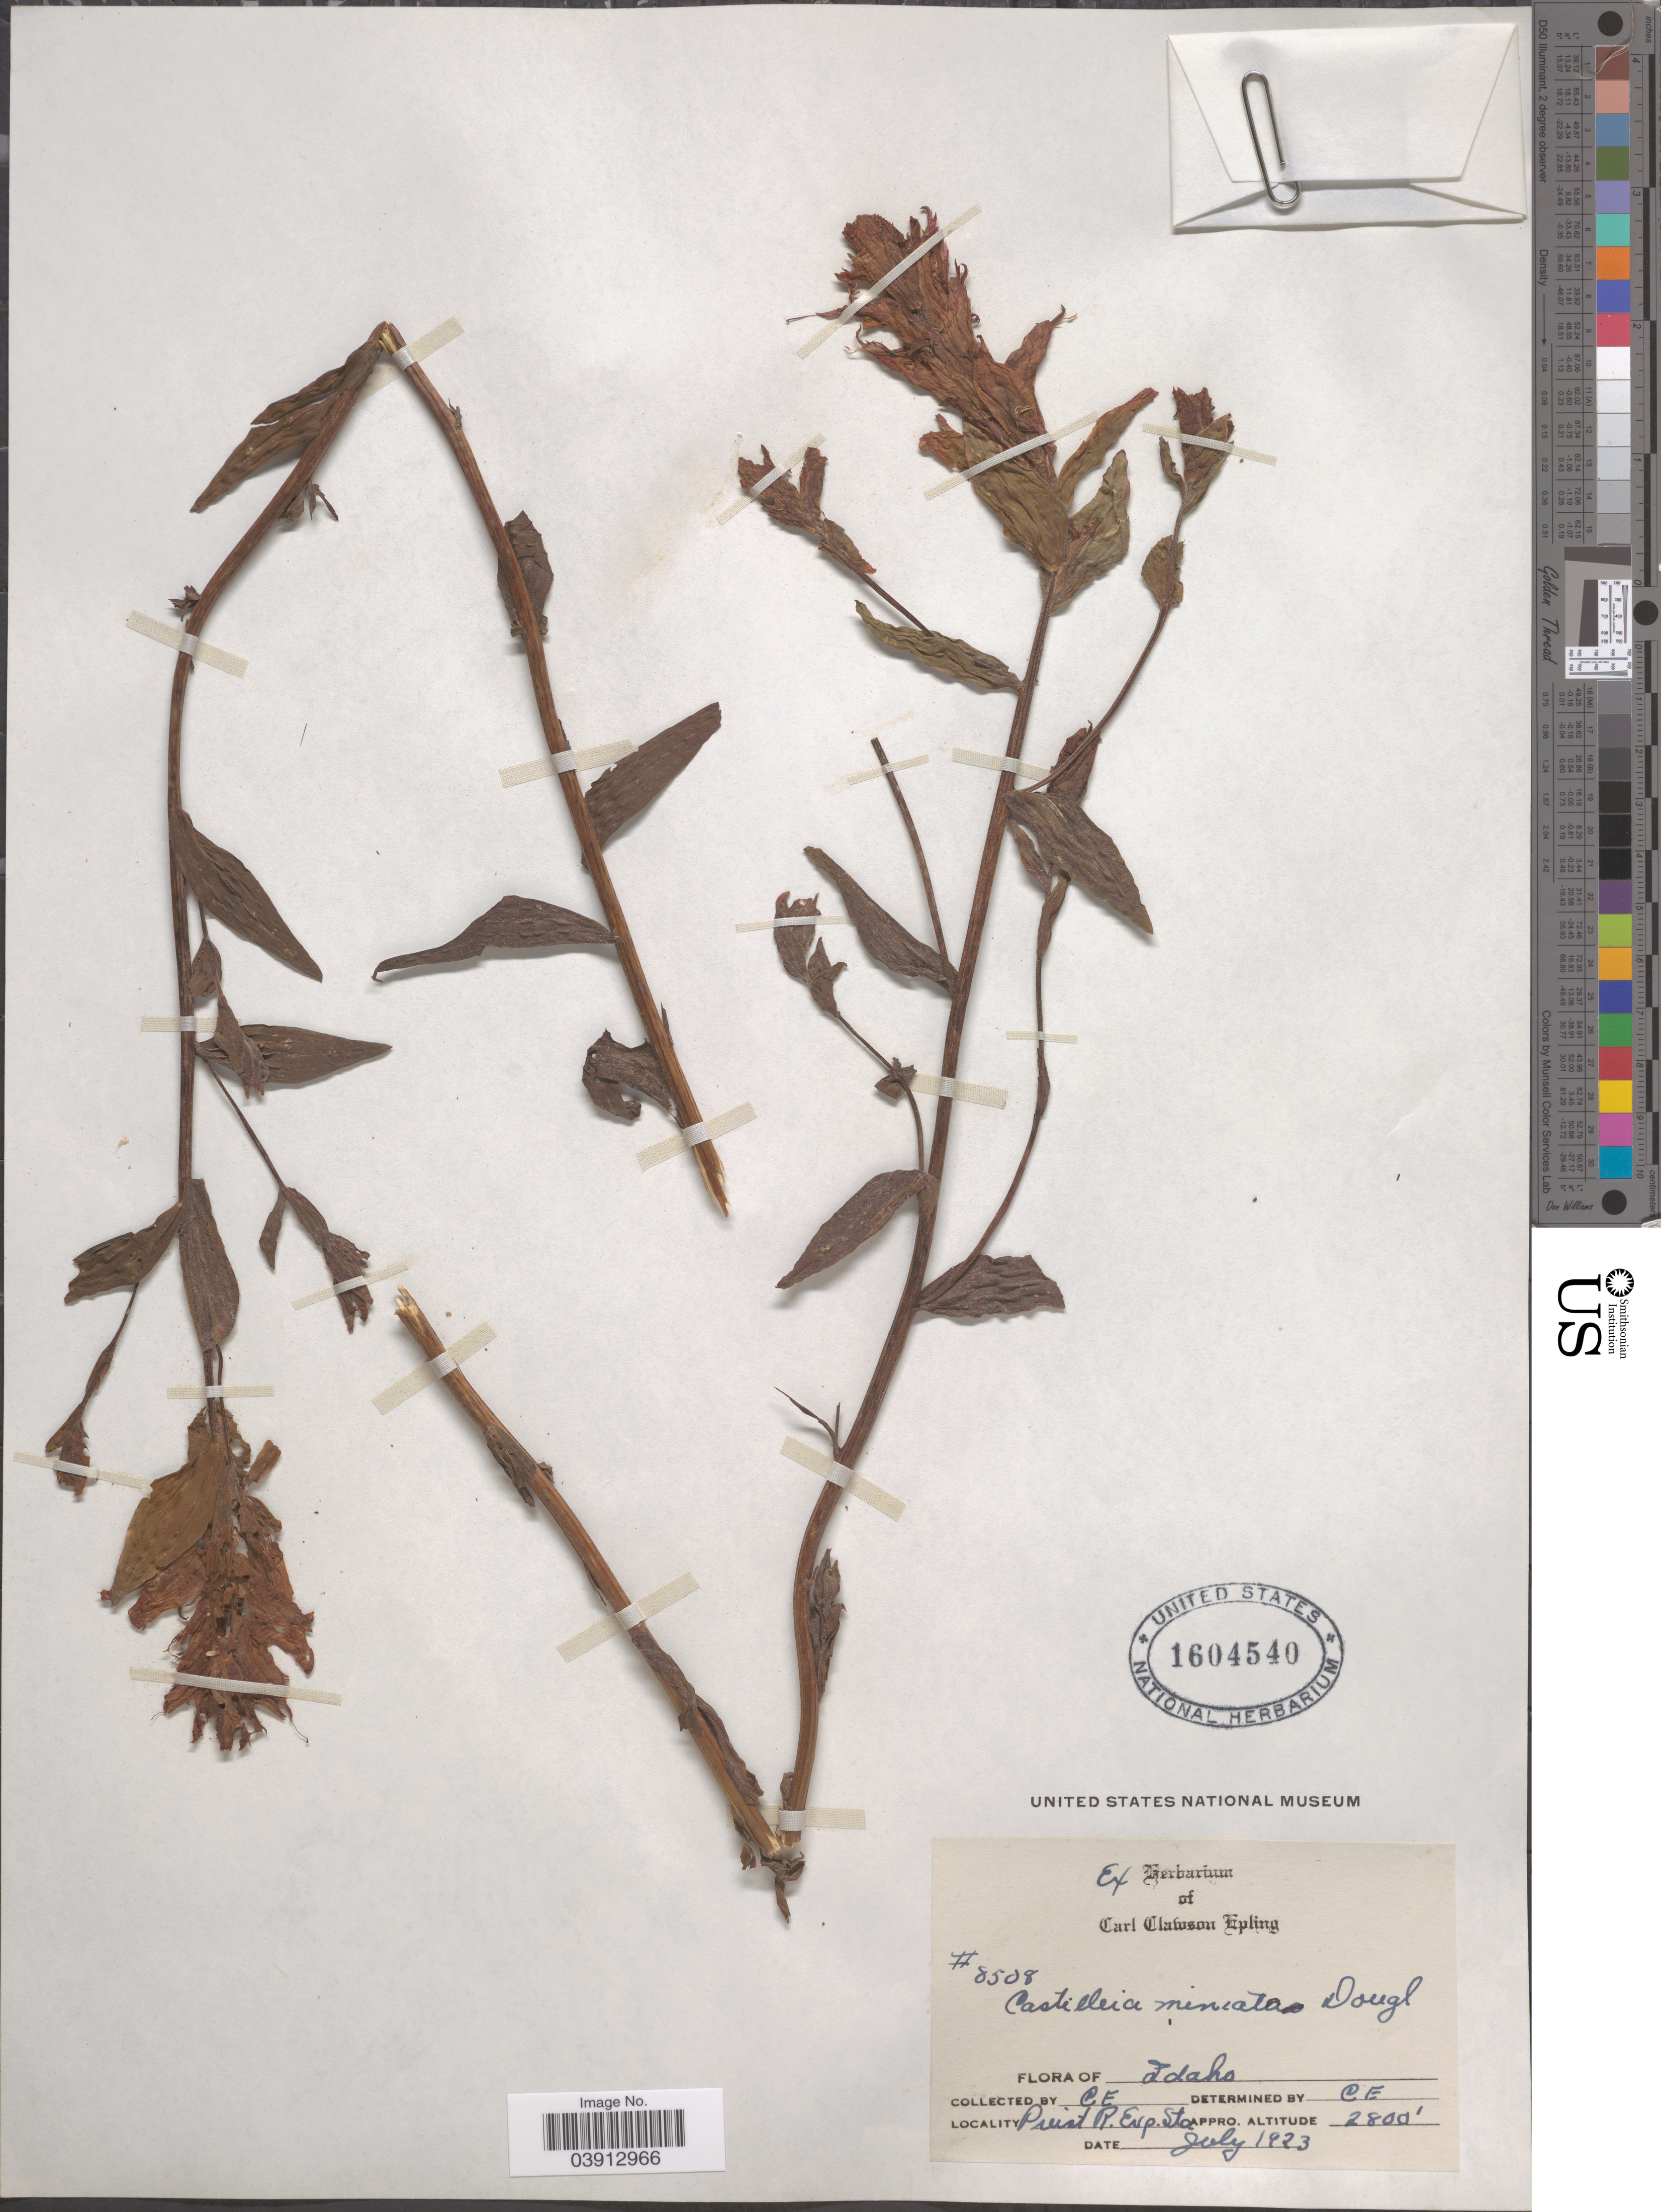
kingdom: Plantae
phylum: Tracheophyta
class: Magnoliopsida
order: Lamiales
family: Orobanchaceae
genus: Castilleja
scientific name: Castilleja miniata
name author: Douglas ex Hook.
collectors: C. C. Epling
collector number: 8508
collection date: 1923-07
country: United States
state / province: Idaho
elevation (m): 853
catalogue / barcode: US 1604540